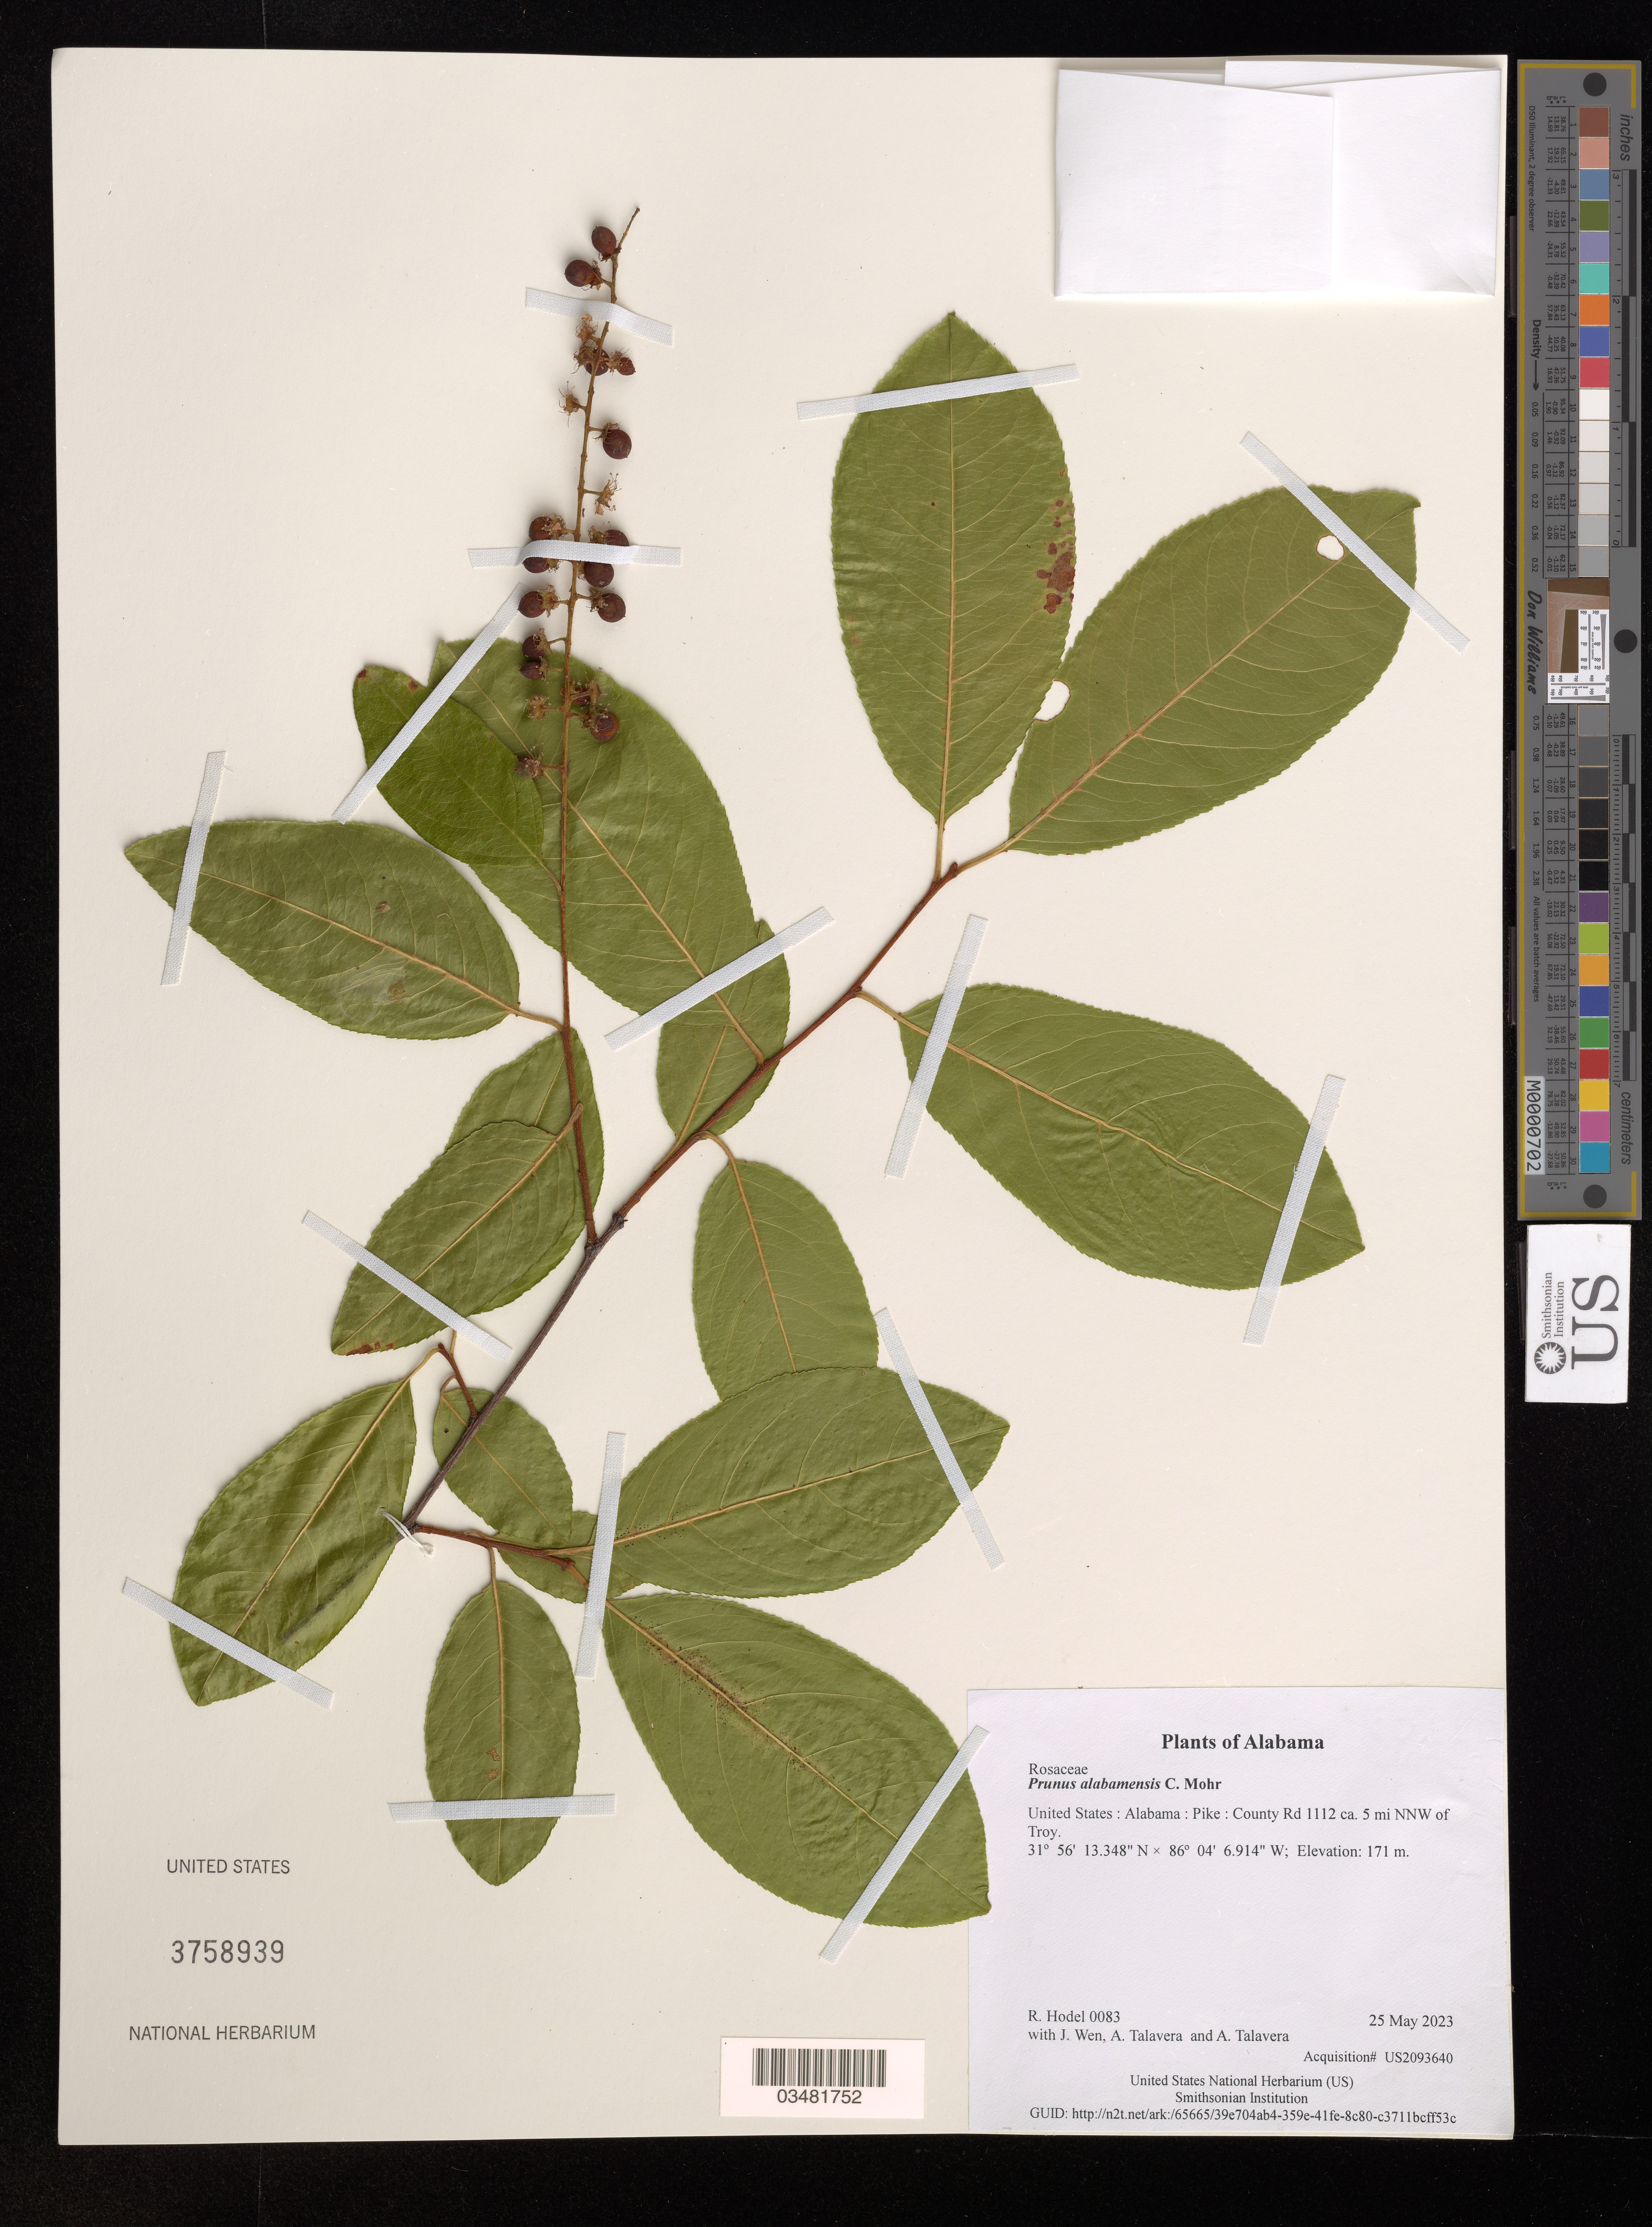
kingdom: Plantae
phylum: Tracheophyta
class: Magnoliopsida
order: Rosales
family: Rosaceae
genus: Prunus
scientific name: Prunus alabamensis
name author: C. Mohr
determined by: Hodel, Richard G. J.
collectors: R. Hodel, J. Wen, A. Talavera & A. Talavera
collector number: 0083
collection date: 2023-05-25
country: United States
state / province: Alabama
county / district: Pike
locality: County Rd 1112 ca. 5 mi NNW of Troy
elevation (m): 171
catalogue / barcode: US 3758939